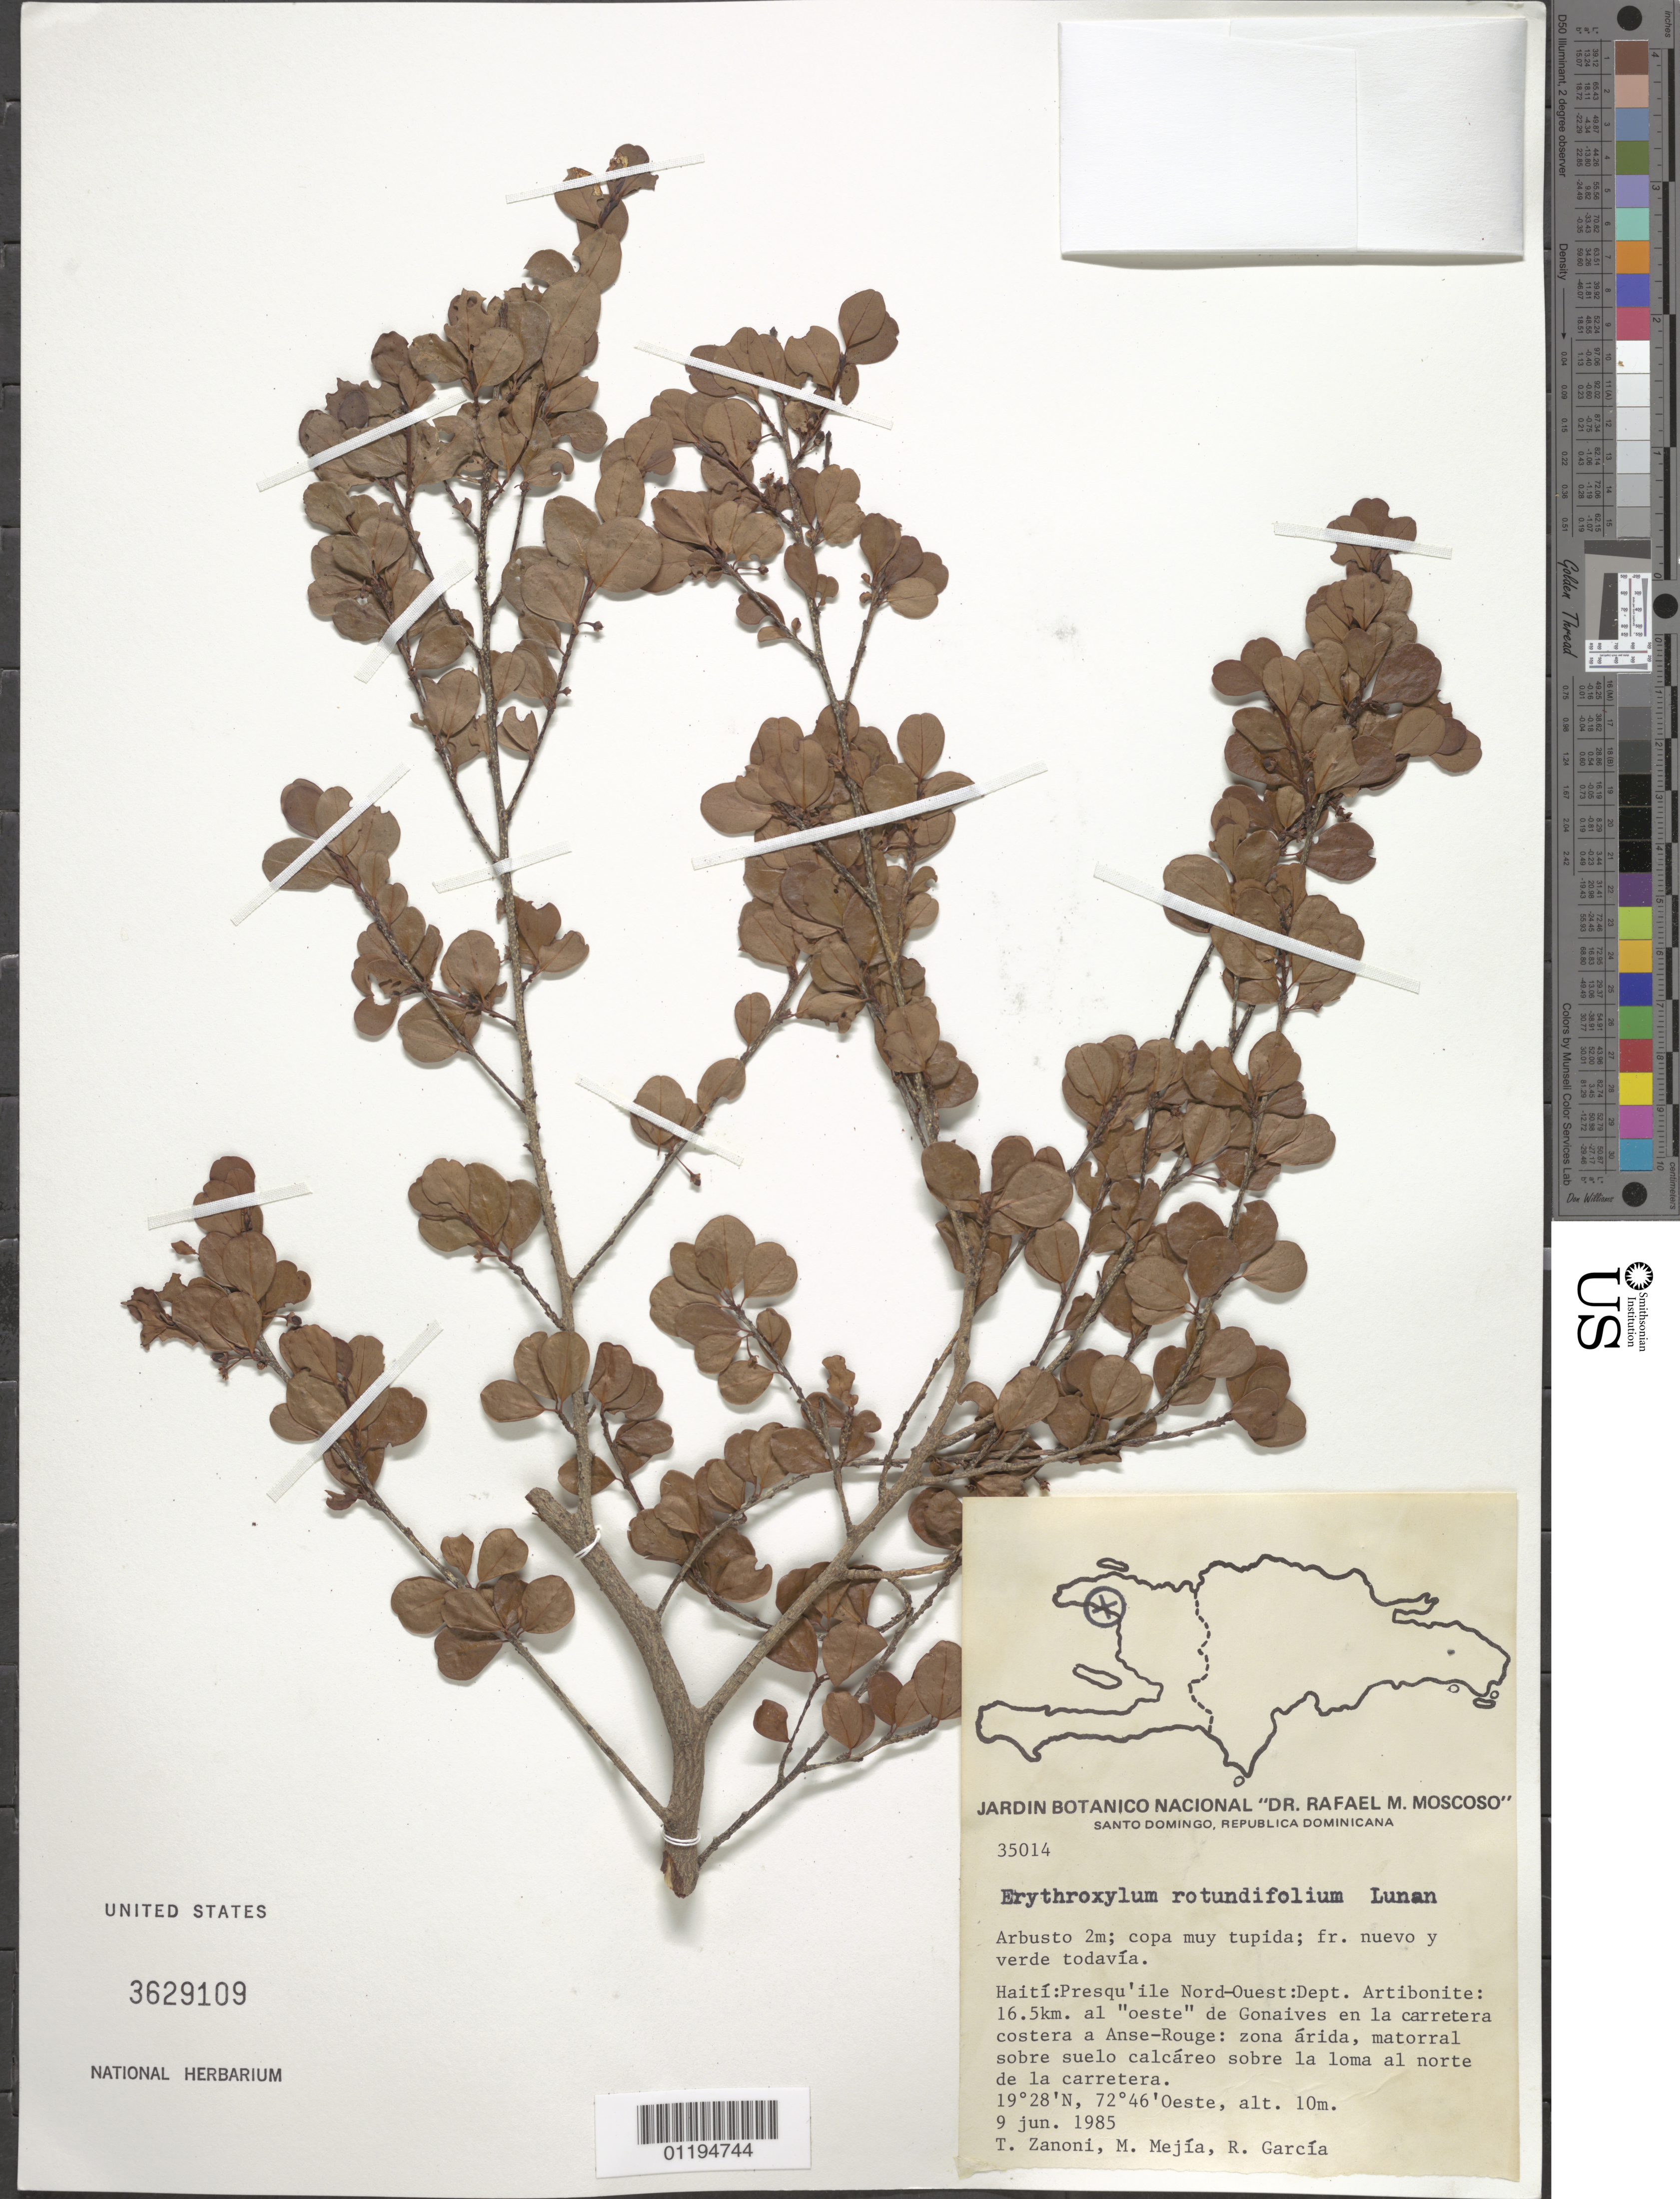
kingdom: Plantae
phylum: Tracheophyta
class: Magnoliopsida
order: Malpighiales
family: Erythroxylaceae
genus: Erythroxylum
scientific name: Erythroxylum rotundifolium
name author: Lunan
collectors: T. A. Zanoni, M. Mejia & R. Garcia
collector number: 35014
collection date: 1985-06-09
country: Haiti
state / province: Nord-Ouest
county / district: Artibonte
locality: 16.5km. W of Gonaives on the coastal rd. to Anse-Rouge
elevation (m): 10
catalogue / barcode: US 3629109